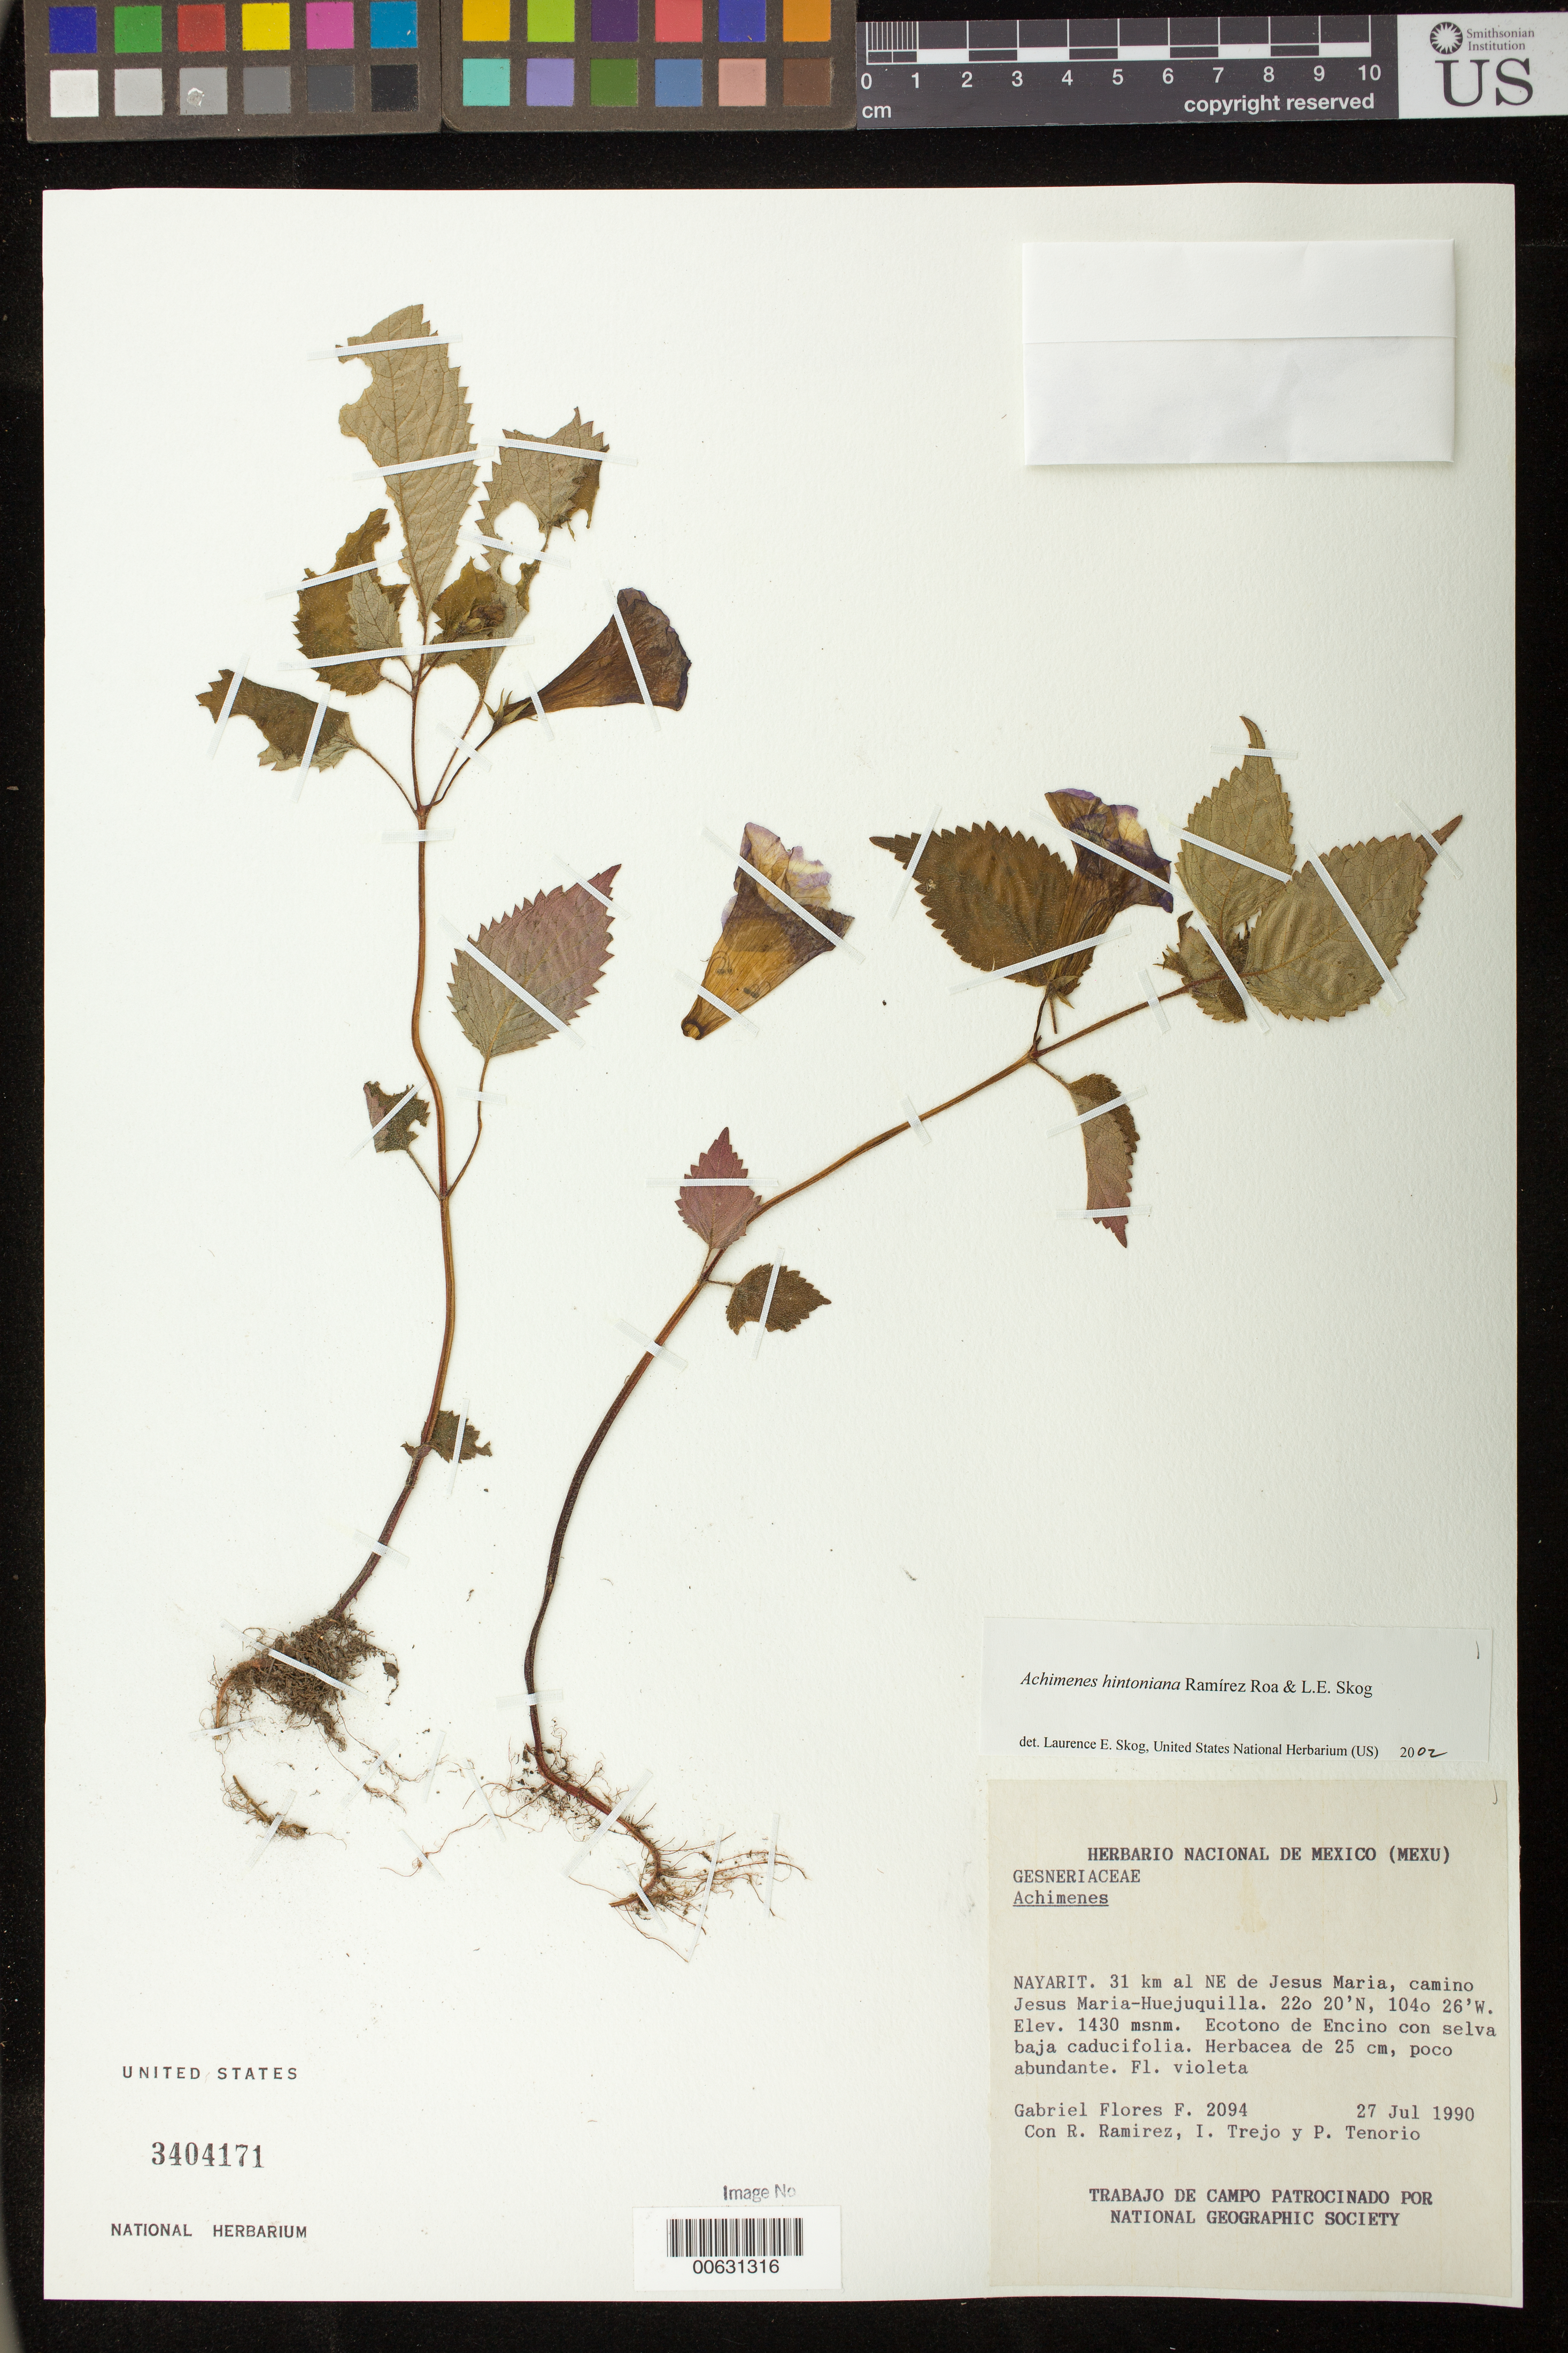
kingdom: Plantae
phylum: Tracheophyta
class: Magnoliopsida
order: Lamiales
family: Gesneriaceae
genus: Achimenes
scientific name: Achimenes hintoniana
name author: Ram.-Roa & L.E. Skog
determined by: Skog, Laurence E.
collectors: P. Tenorio L., R. Ramirez, I. Trejo & Tenorio, P.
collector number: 2094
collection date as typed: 27 Jul 1990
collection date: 1990-07-27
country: Mexico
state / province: Nayarit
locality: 31 km al NE de Jesus Maria, camino Jesus Maria-Huejuquilla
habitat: Ecotono de Encino con selva baja caducifolia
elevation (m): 1430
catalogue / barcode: US 3404171